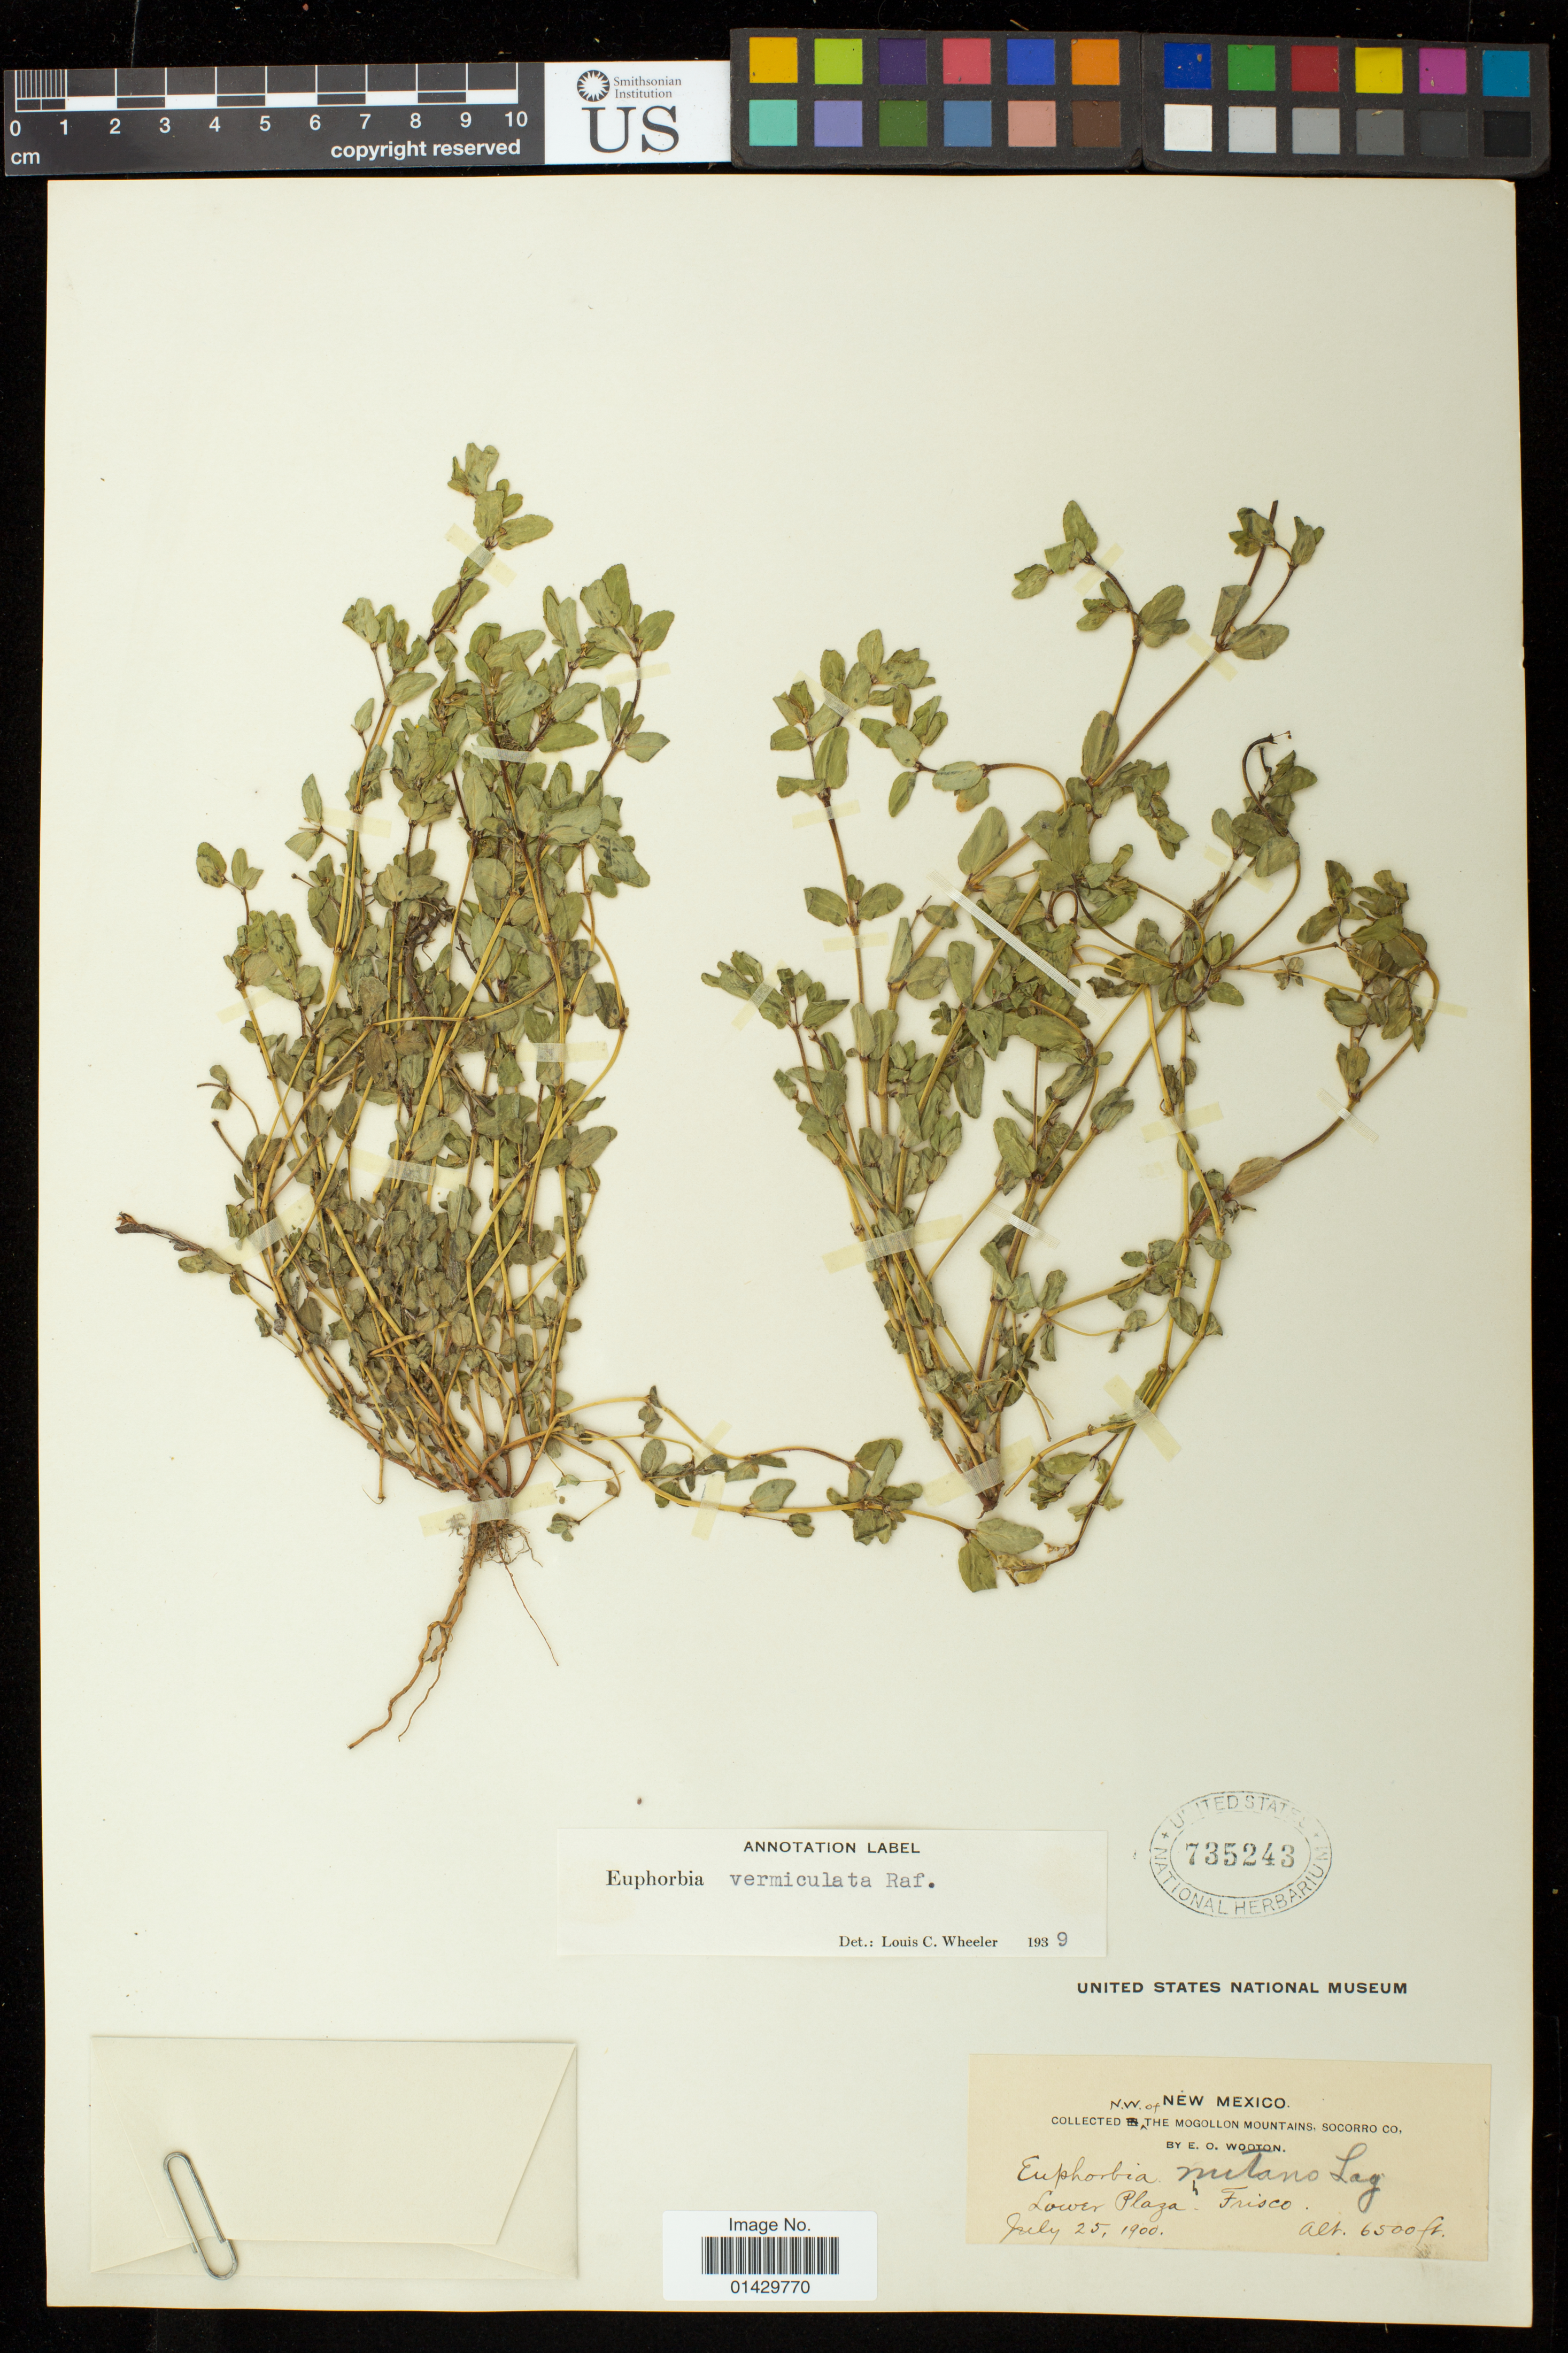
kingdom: Plantae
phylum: Tracheophyta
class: Magnoliopsida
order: Malpighiales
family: Euphorbiaceae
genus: Euphorbia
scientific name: Euphorbia vermiculata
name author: Raf.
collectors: E. O. Wooton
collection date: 1900-07-25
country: United States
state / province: New Mexico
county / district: Socorro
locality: N.W. of the Mogollon Mountains; Lower Plaza, Frisco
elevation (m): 1981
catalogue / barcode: US 735243